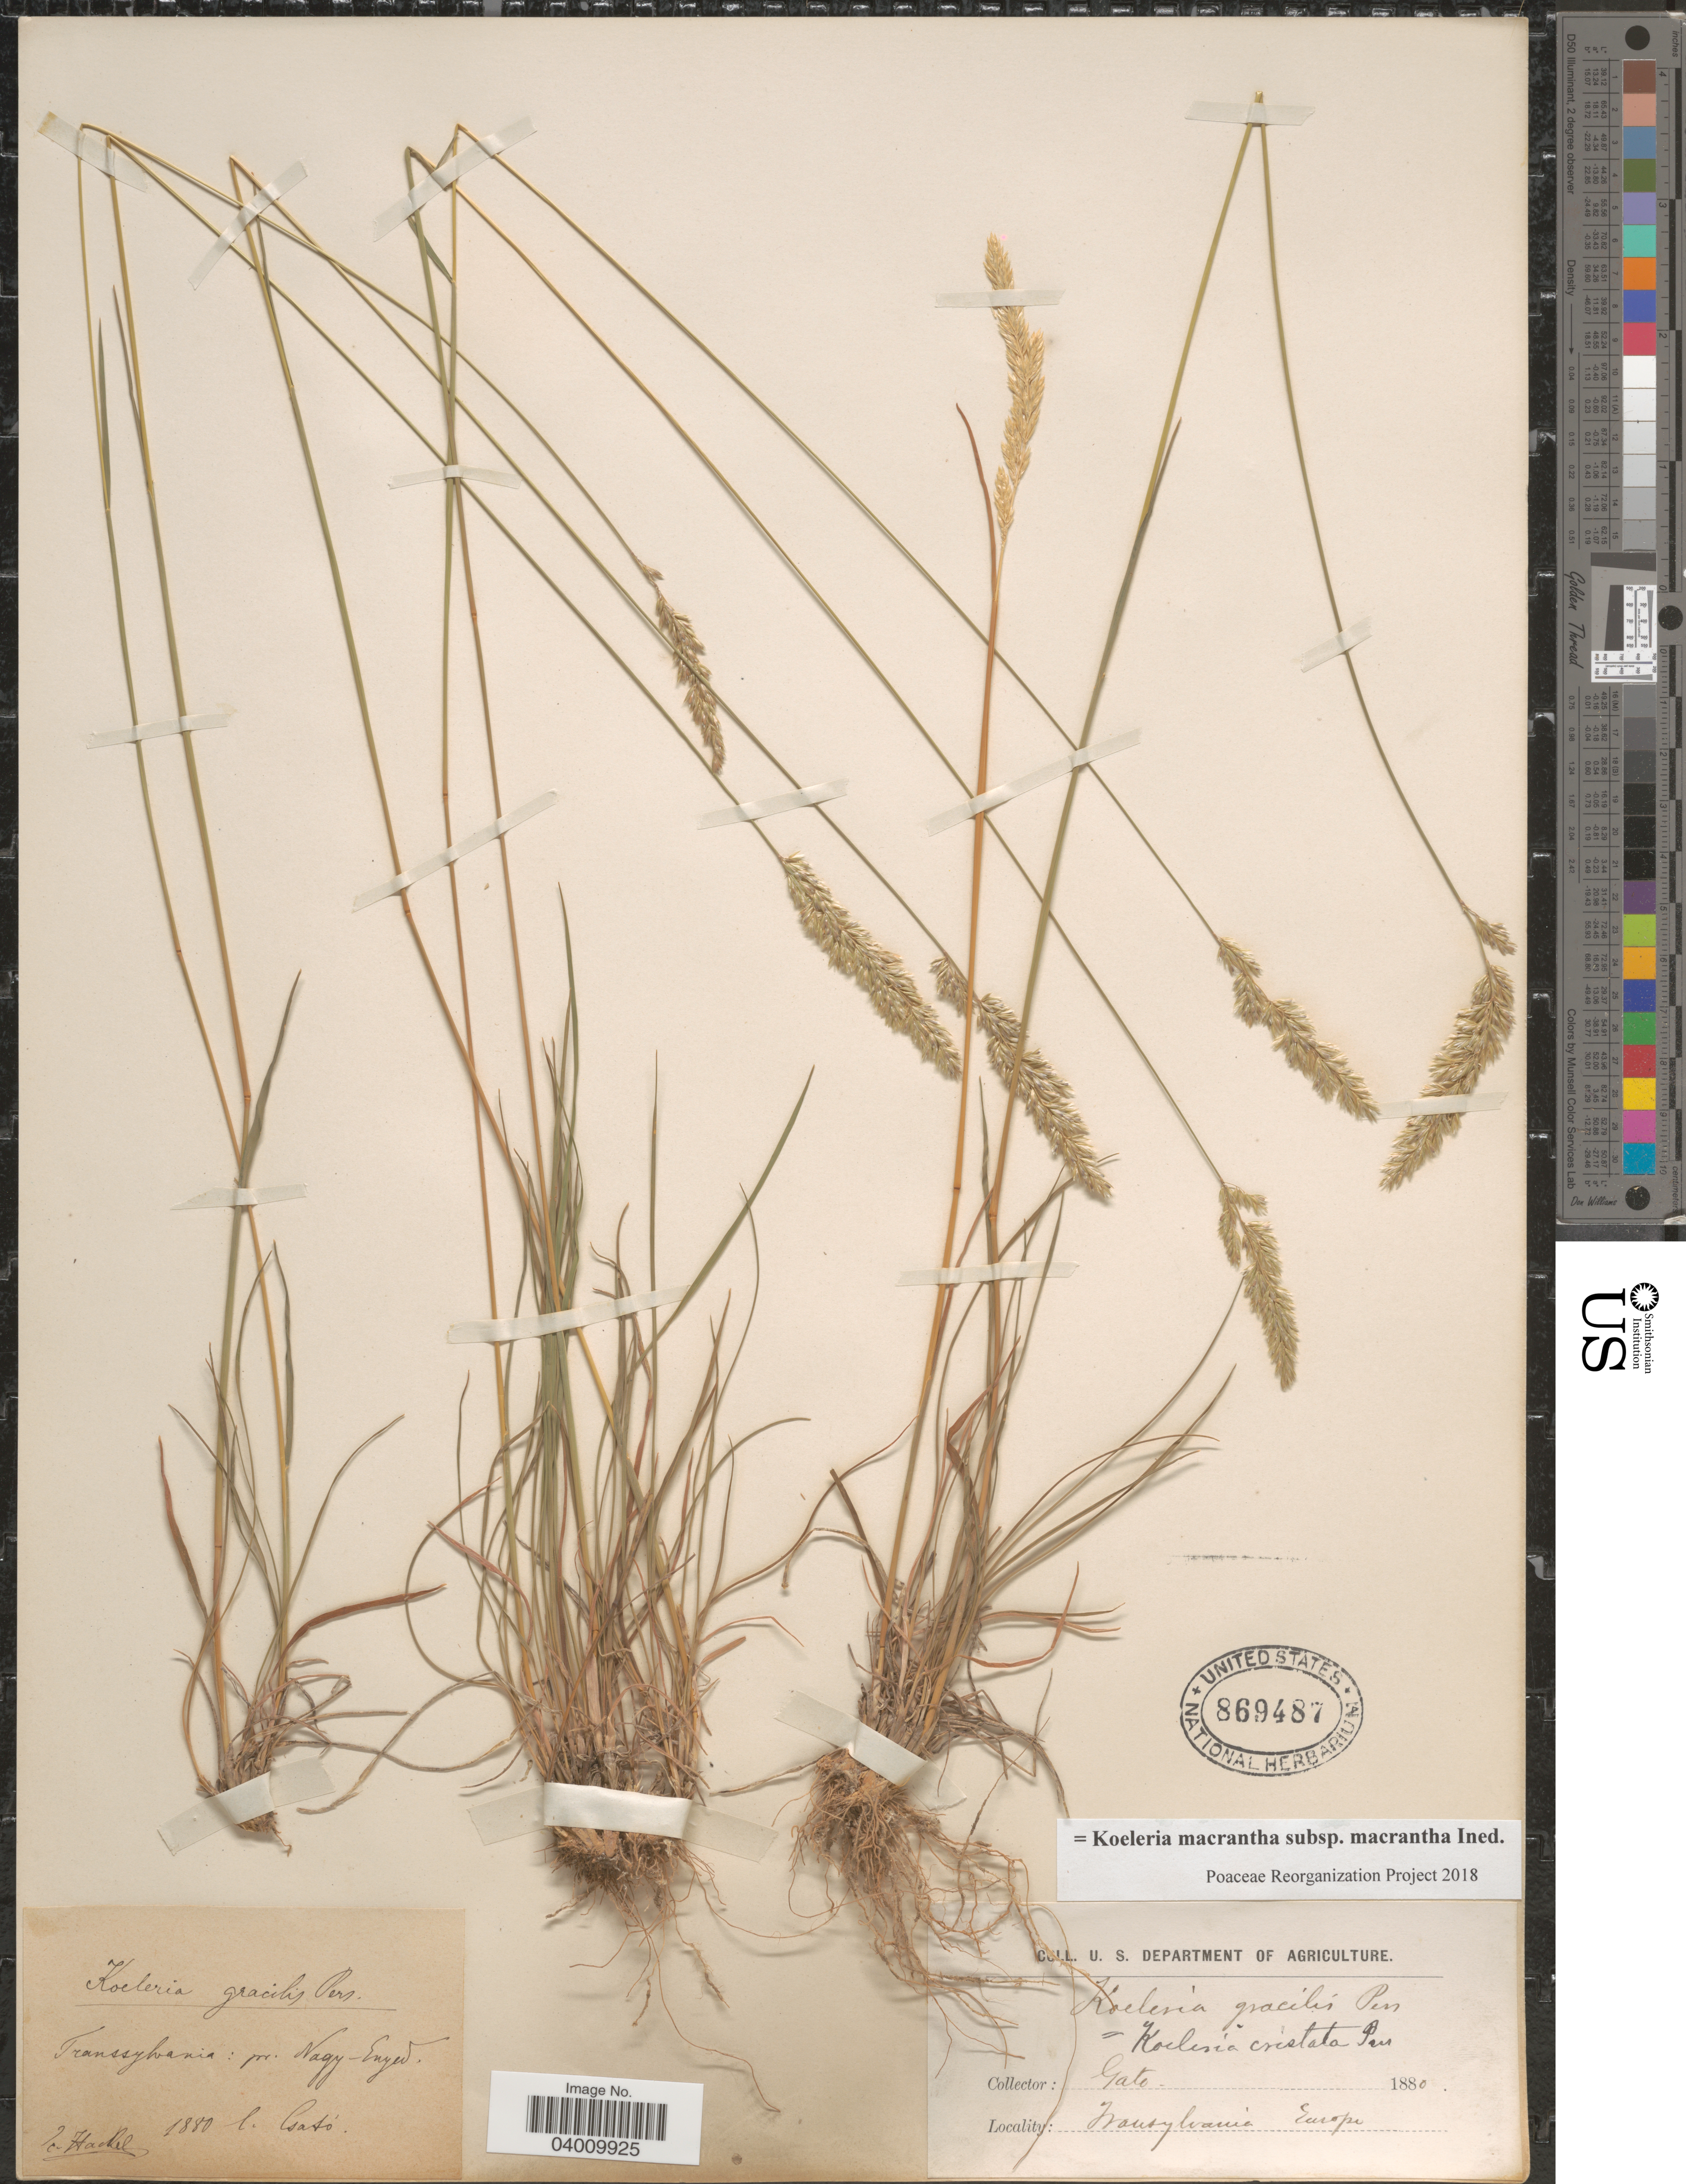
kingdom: Plantae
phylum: Tracheophyta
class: Liliopsida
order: Poales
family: Poaceae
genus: Koeleria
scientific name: Koeleria macrantha subsp. macrantha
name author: (Ledeb.) Schult.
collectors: Csató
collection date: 1880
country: Romania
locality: Transsylvania: pr. Nagy-Enyed. Gato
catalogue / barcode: US 869487